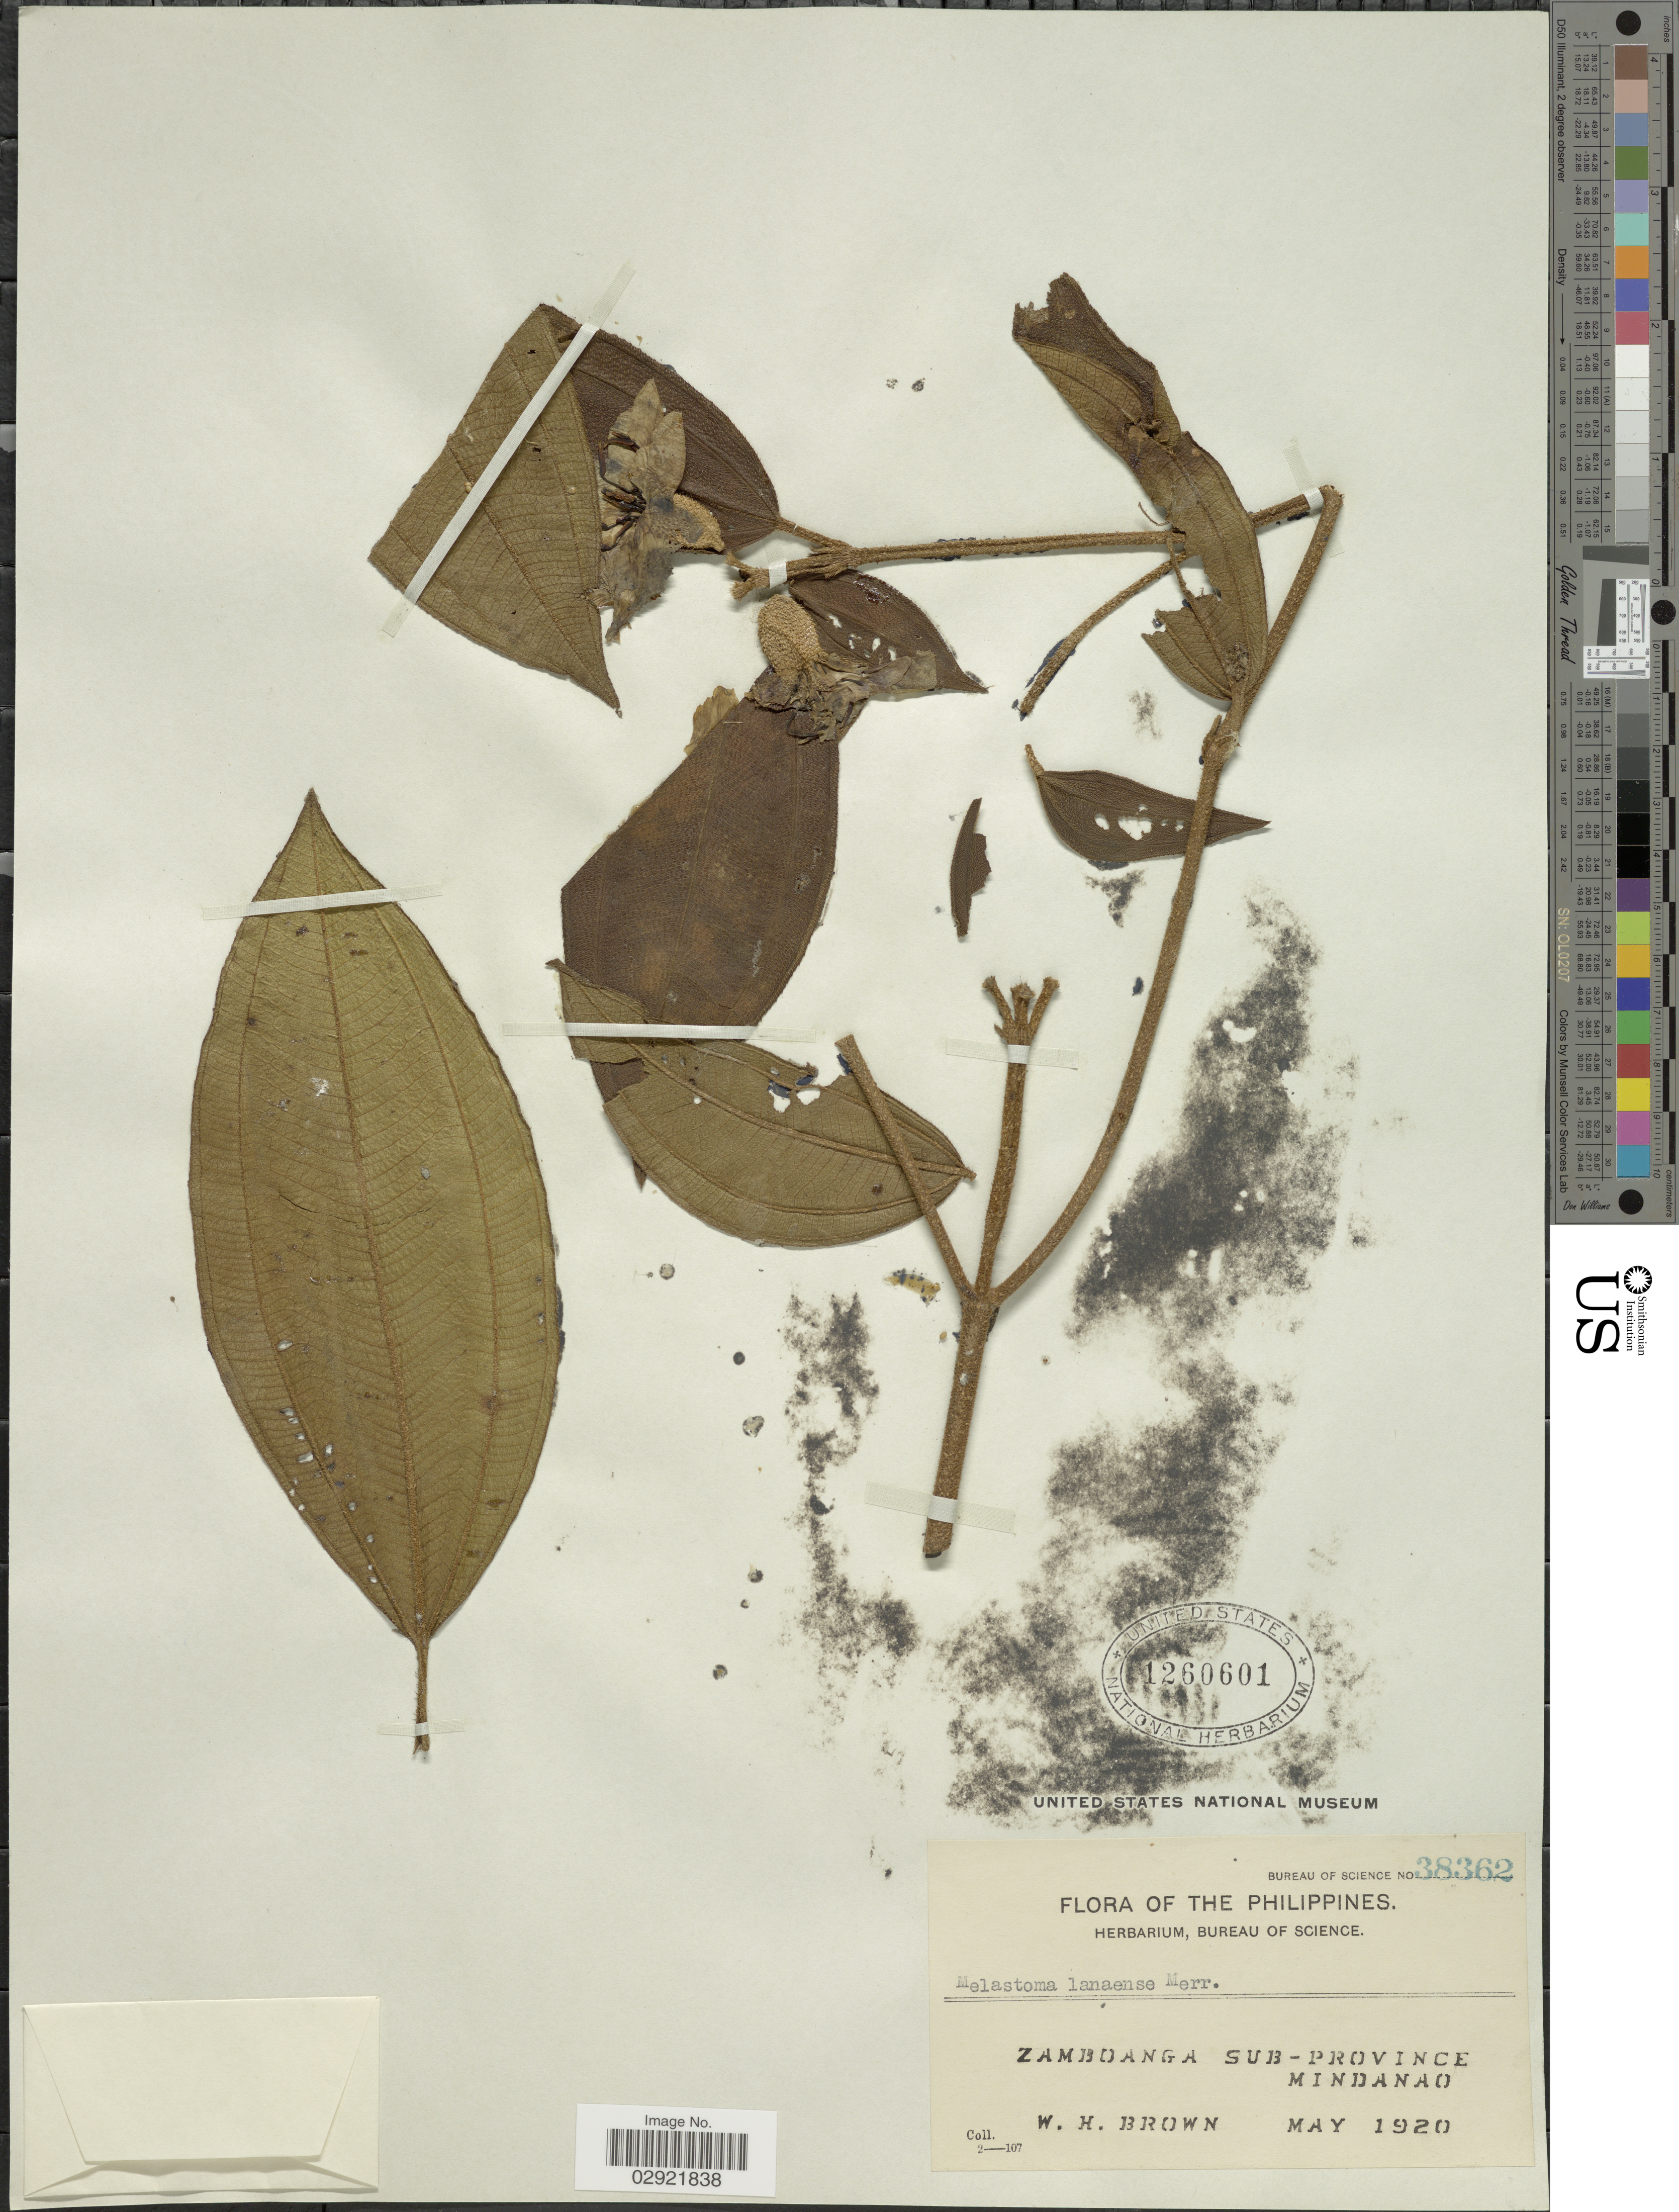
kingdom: Plantae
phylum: Tracheophyta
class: Magnoliopsida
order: Myrtales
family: Melastomataceae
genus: Melastoma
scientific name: Melastoma malabathricum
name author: L.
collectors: W. H. Brown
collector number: Bureau of Science 38362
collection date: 1920-05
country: Philippines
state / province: Zamboanga Peninsula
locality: Zamboanga Sub-Province. Mindanao.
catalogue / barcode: US 1260601